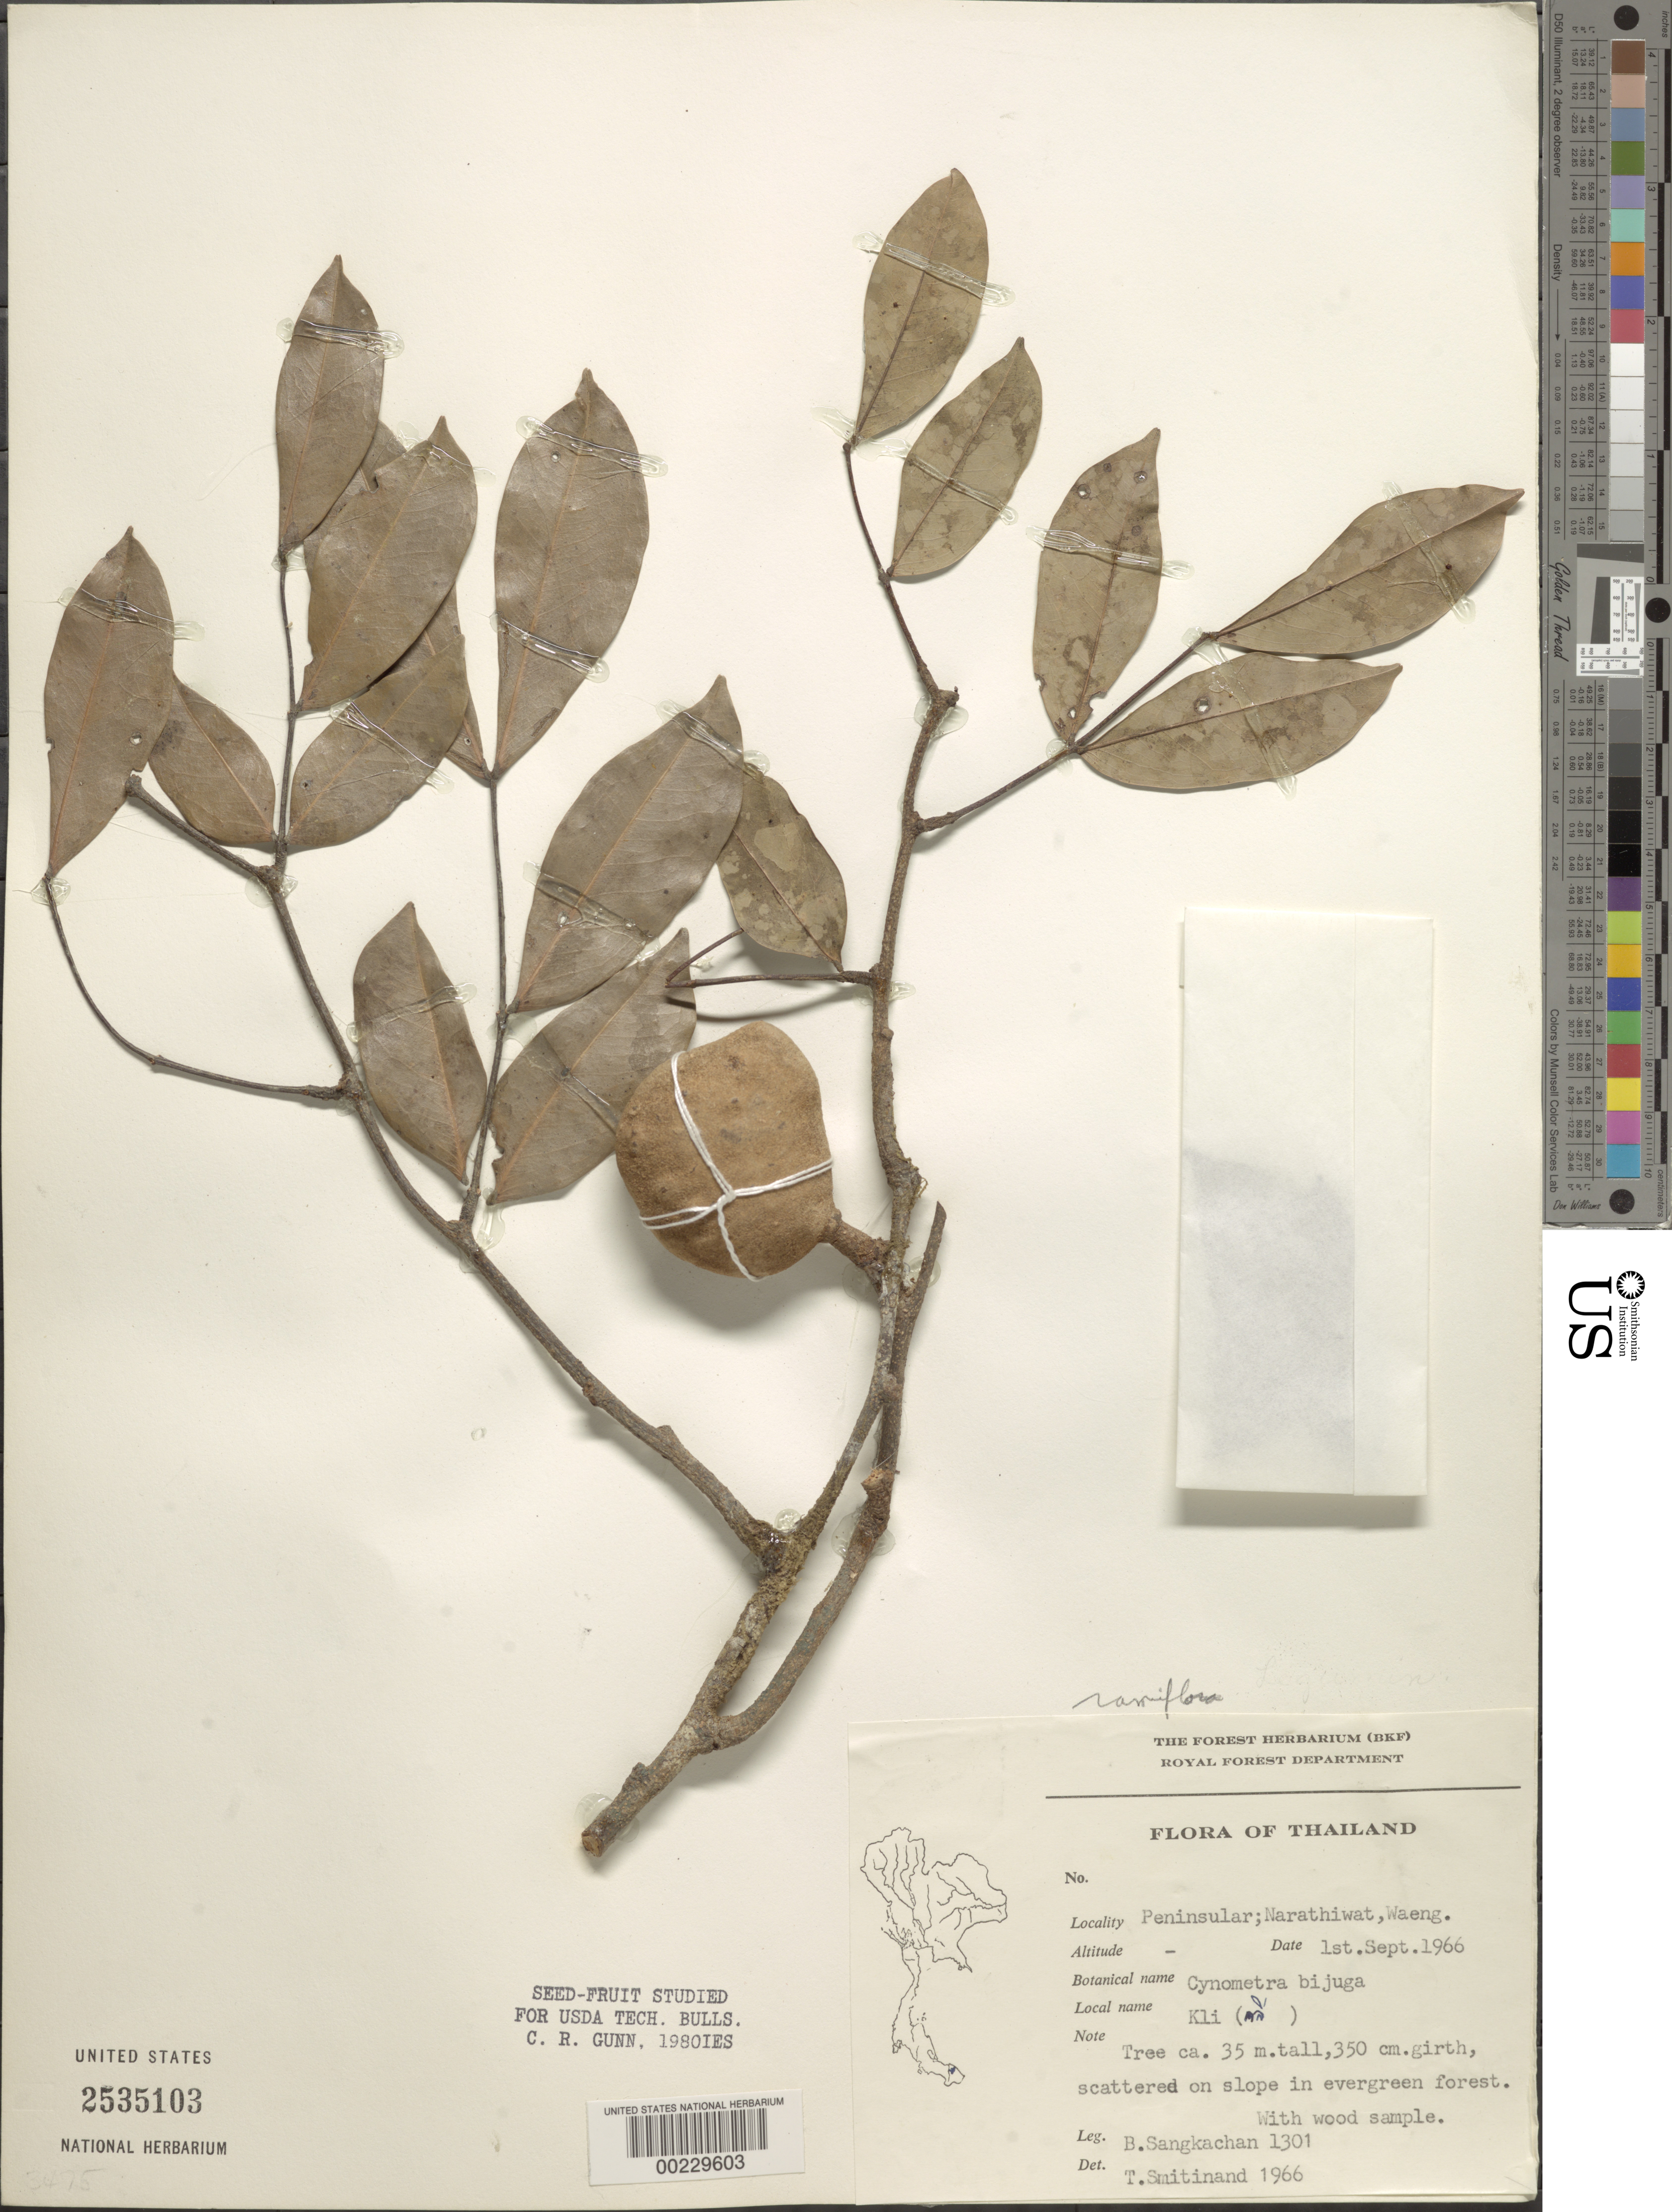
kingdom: Plantae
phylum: Tracheophyta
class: Magnoliopsida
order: Fabales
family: Fabaceae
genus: Cynometra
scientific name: Cynometra ramiflora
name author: L.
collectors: B. Sangkachan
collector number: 1301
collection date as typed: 01 Sep 1966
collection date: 1966-09-01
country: Thailand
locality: Peninsular; narathiwat, waeng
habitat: Scattered on slope in evergreen forest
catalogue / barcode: US 2535103